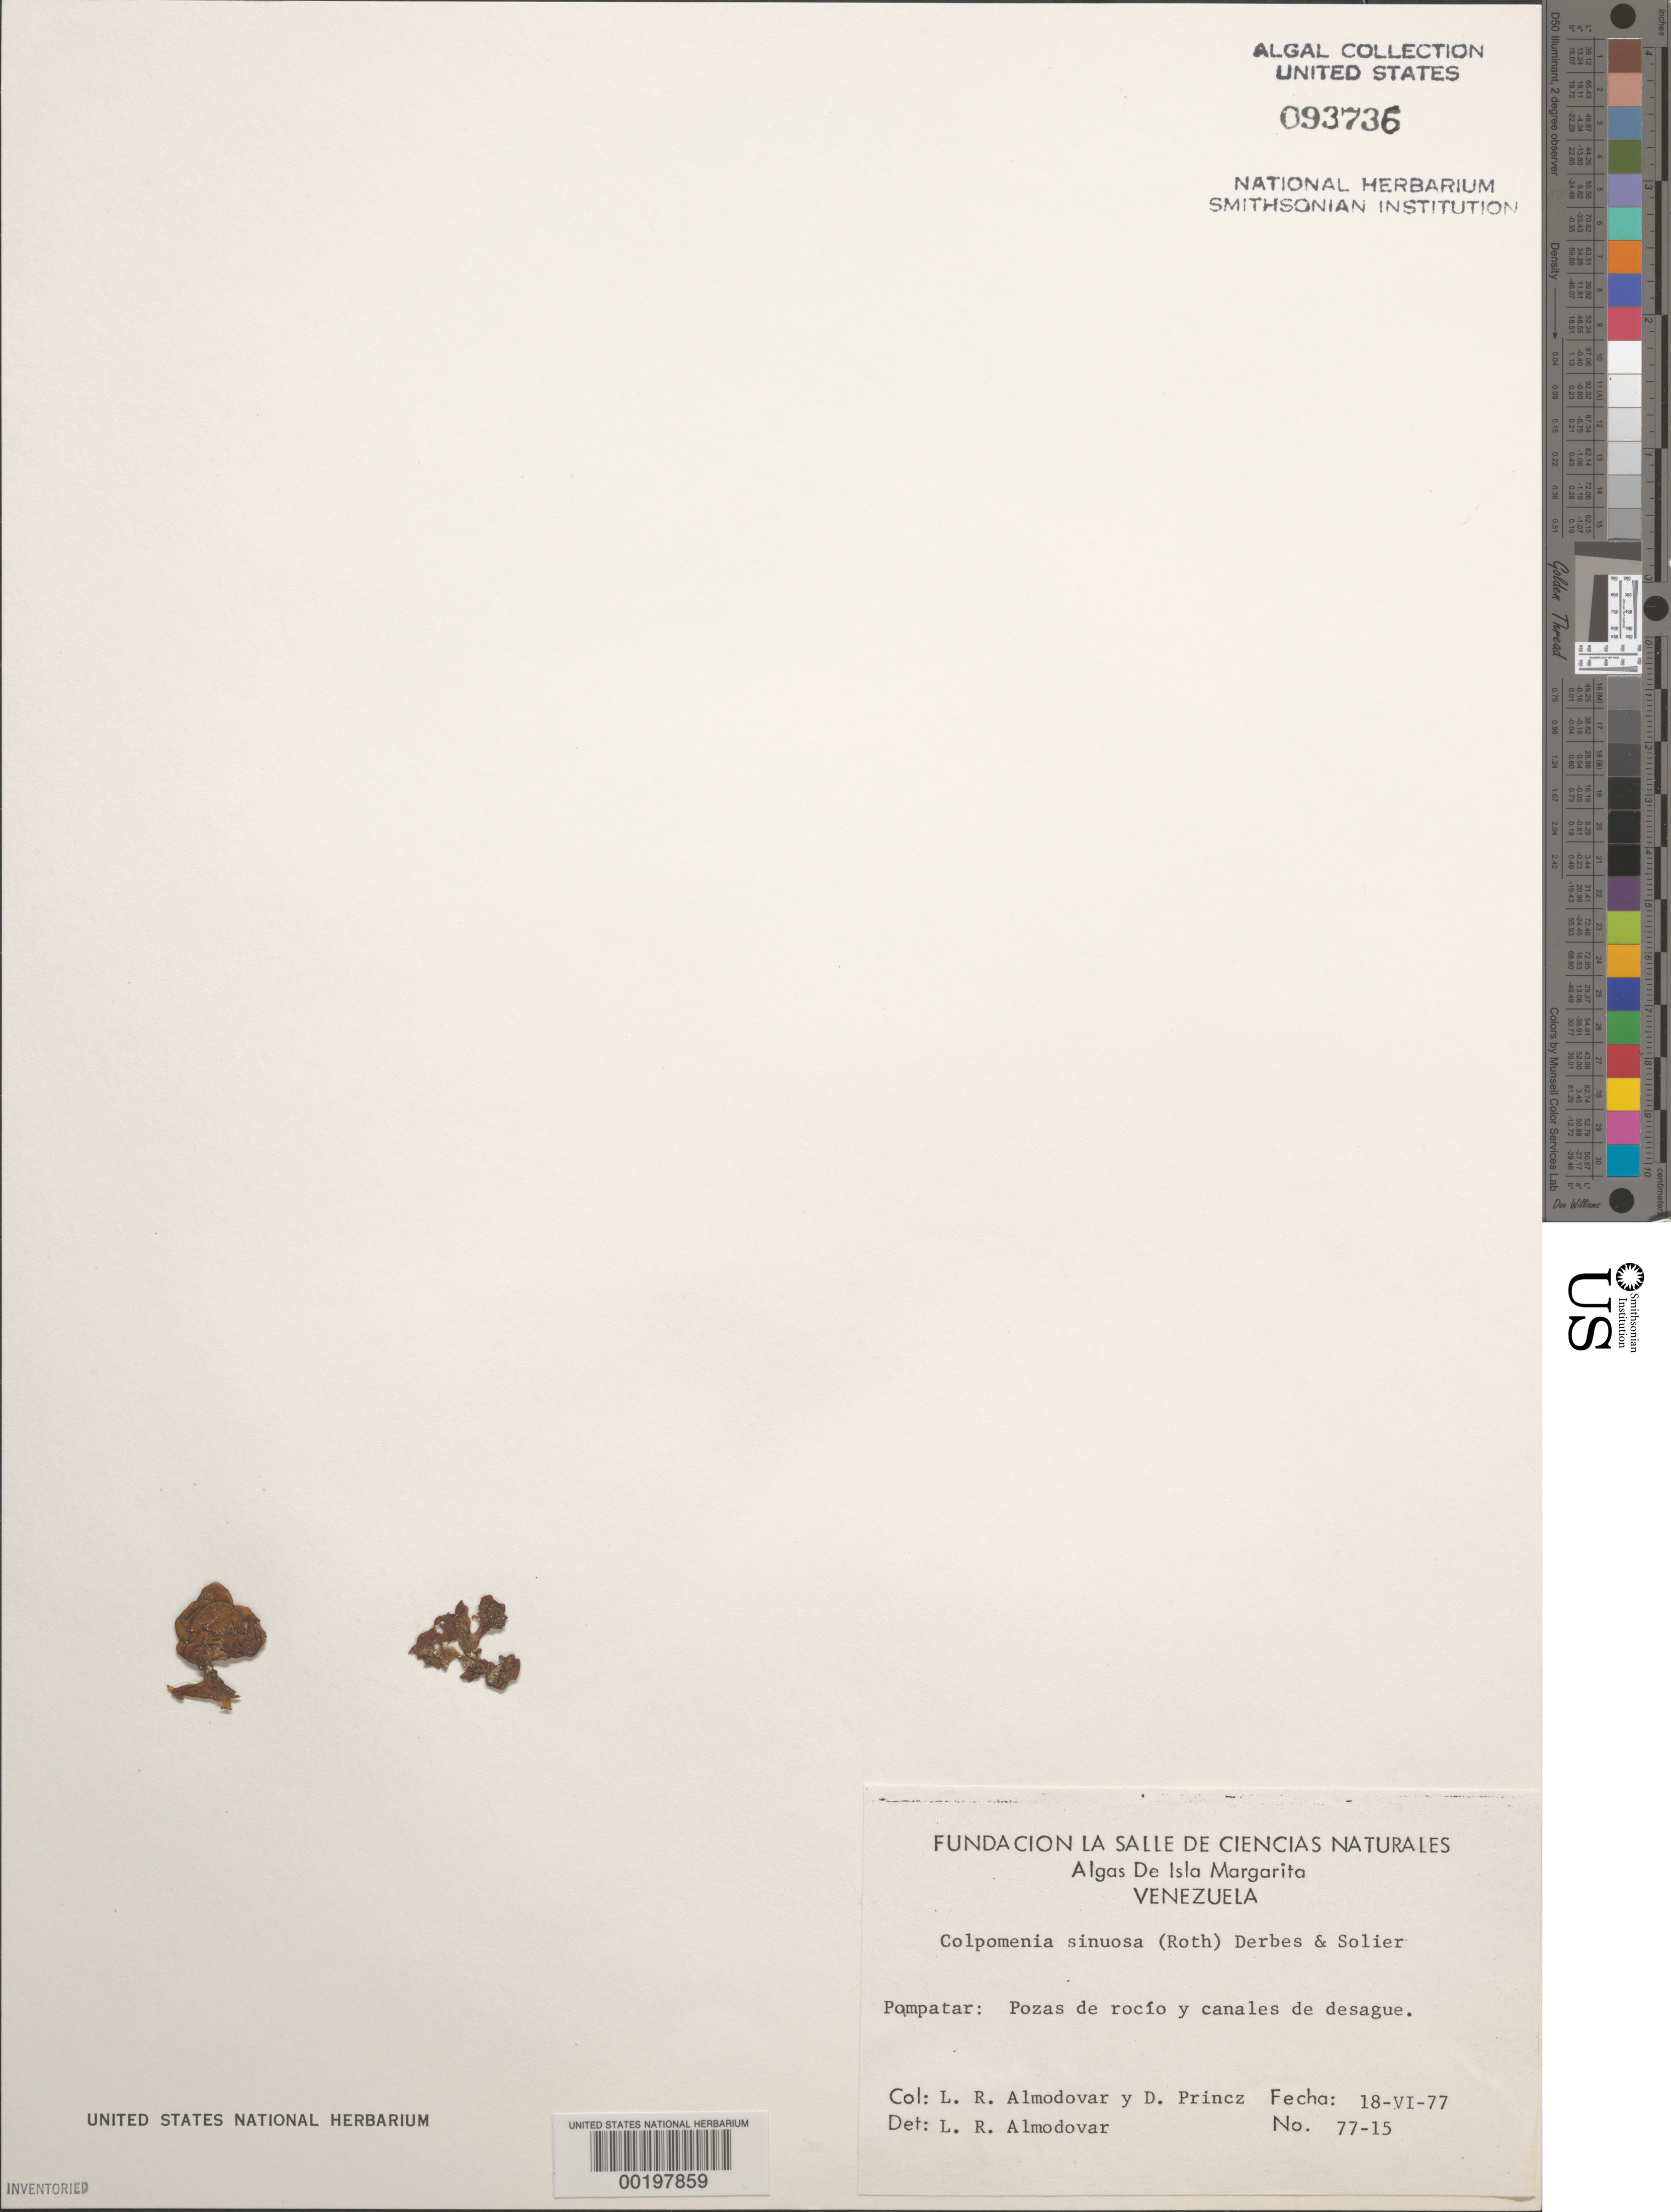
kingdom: Chromista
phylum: Ochrophyta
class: Phaeophyceae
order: Scytosiphonales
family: Scytosiphonaceae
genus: Colpomenia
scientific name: Colpomenia sinuosa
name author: (K. Mert. ex Roth) Derbes & Solier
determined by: Almodovar, L. R.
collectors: L. Almodovar & D. Princz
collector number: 77-15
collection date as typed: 18 Jun 1977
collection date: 1977-06-18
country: Venezuela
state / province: Nueva Esparta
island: Margarita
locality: Pampatar (Pompatar)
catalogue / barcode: US 93736